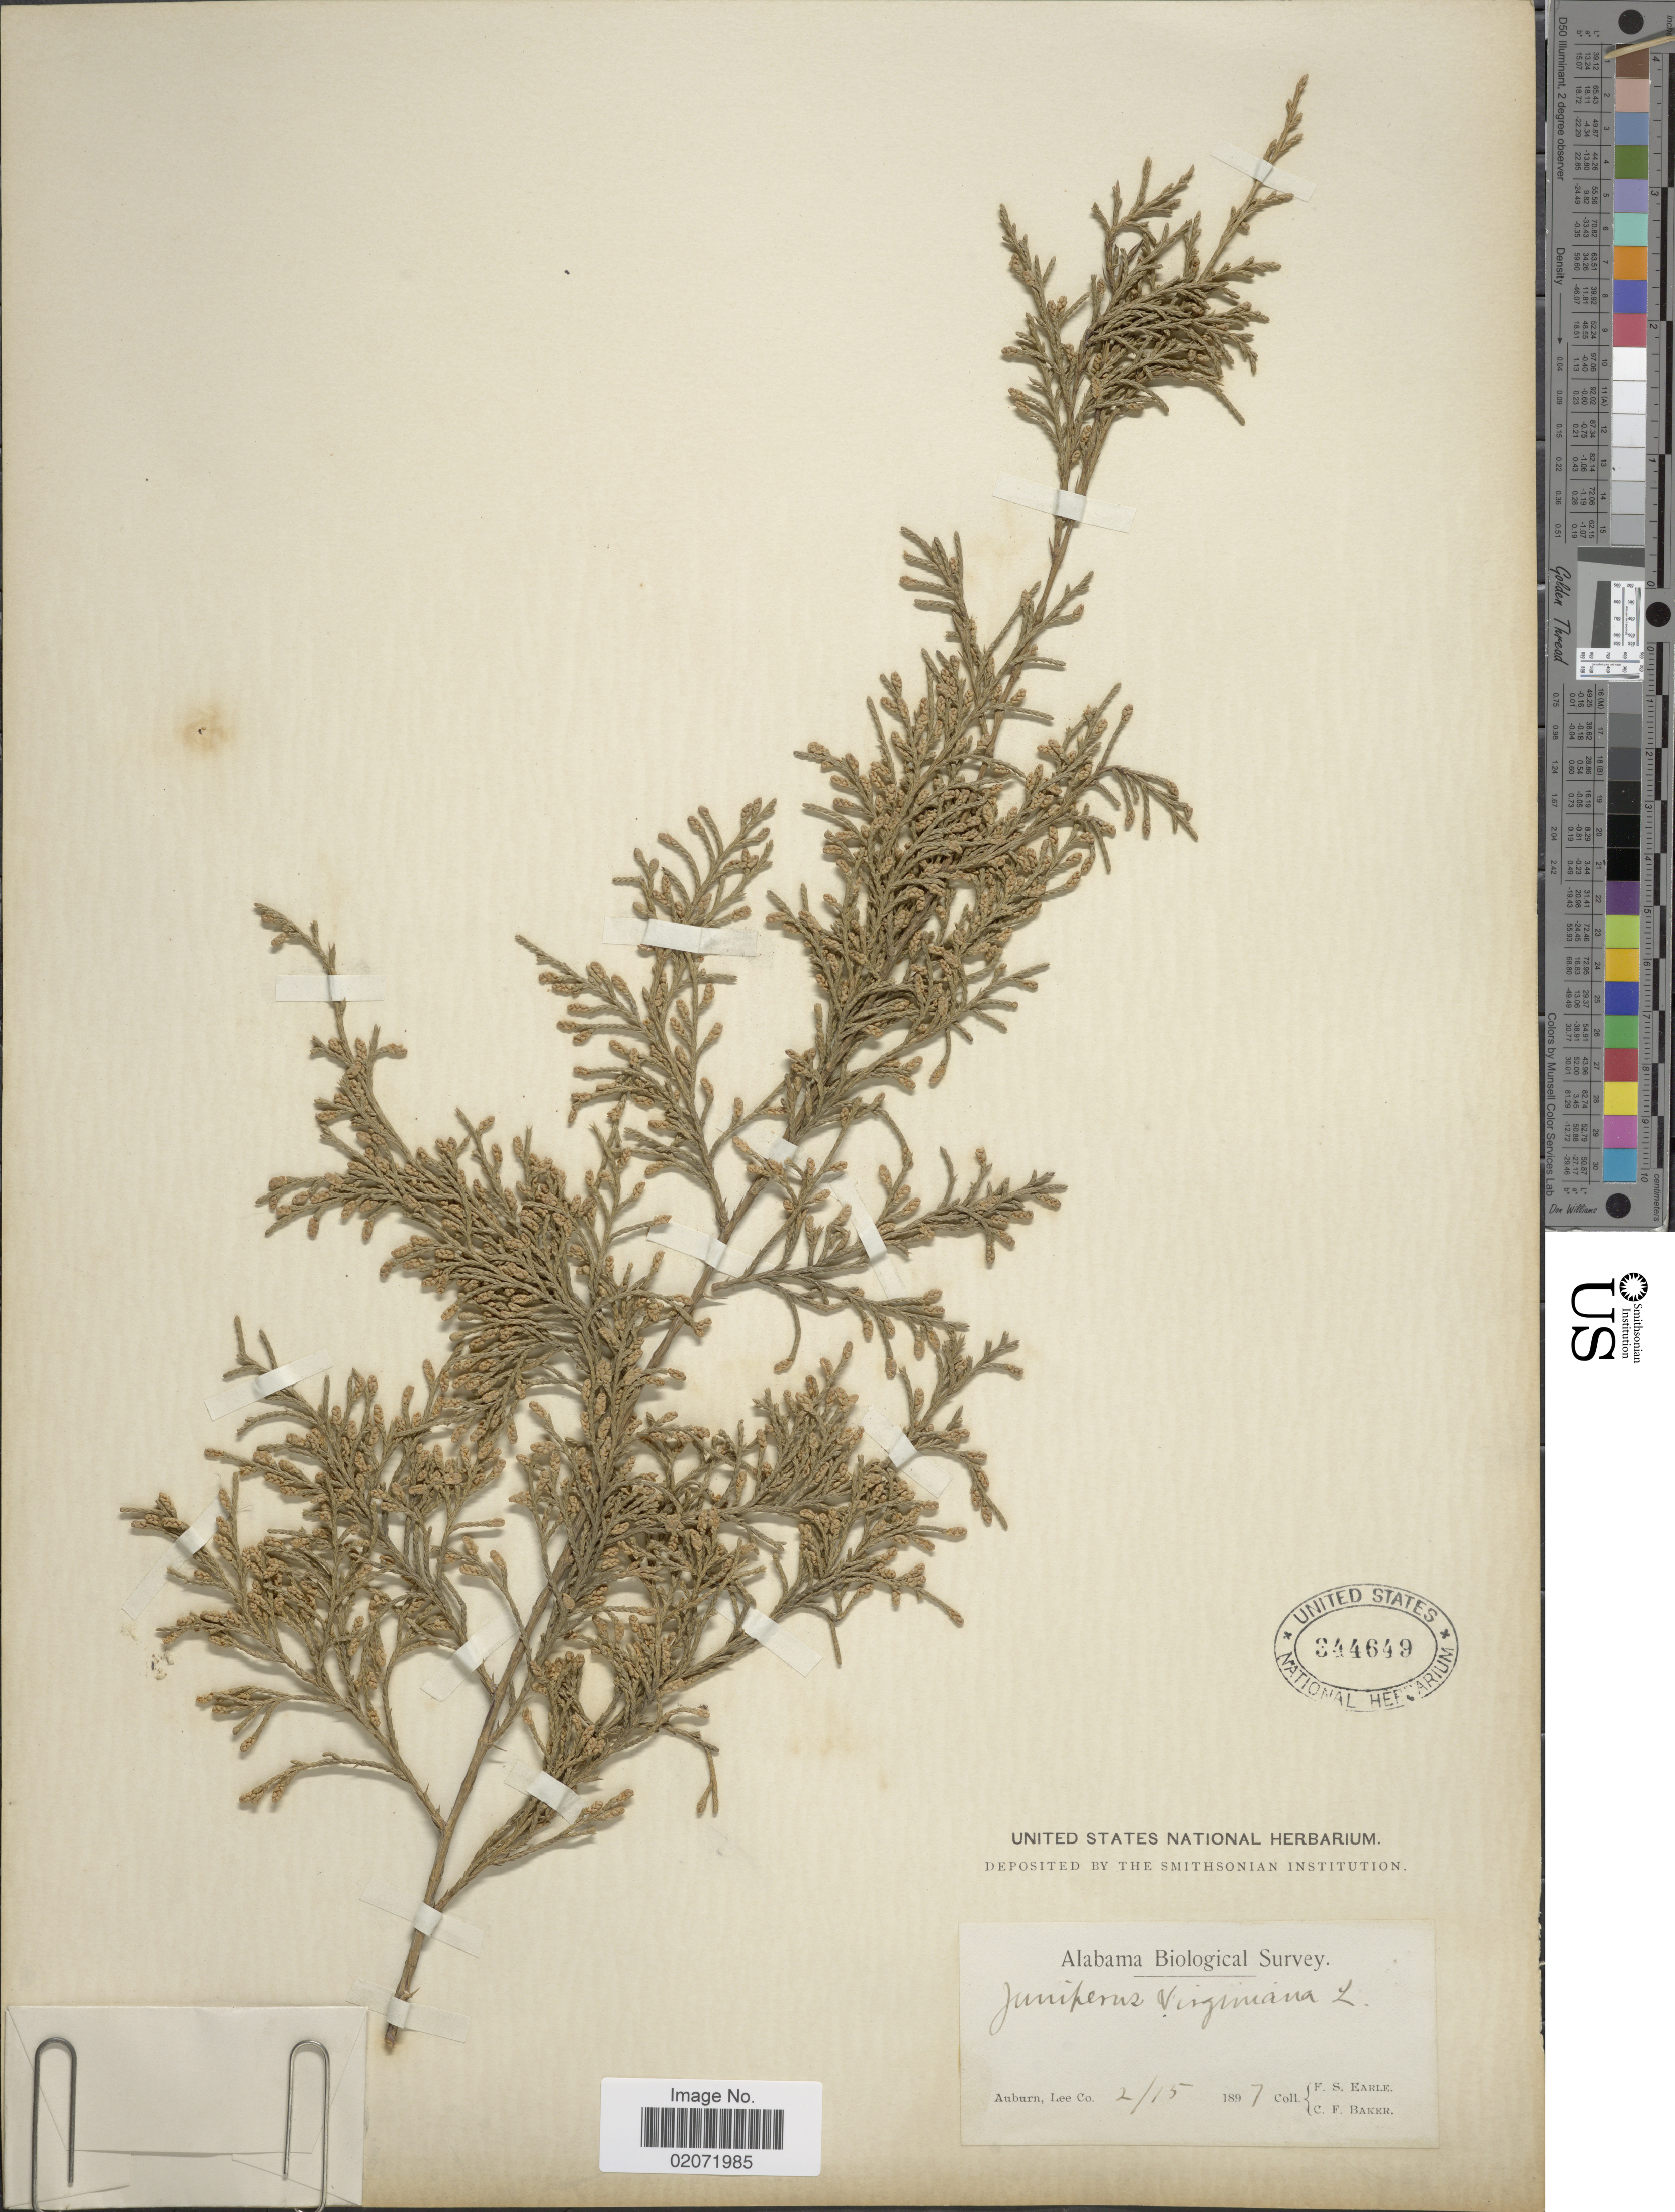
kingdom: Plantae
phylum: Tracheophyta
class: Pinopsida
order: Pinales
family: Cupressaceae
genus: Juniperus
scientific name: Juniperus virginiana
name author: L.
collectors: F. S. Earle & C. F. Baker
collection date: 1897-02-15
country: United States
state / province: Alabama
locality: Auburn, Lee Co.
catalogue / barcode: US 344649